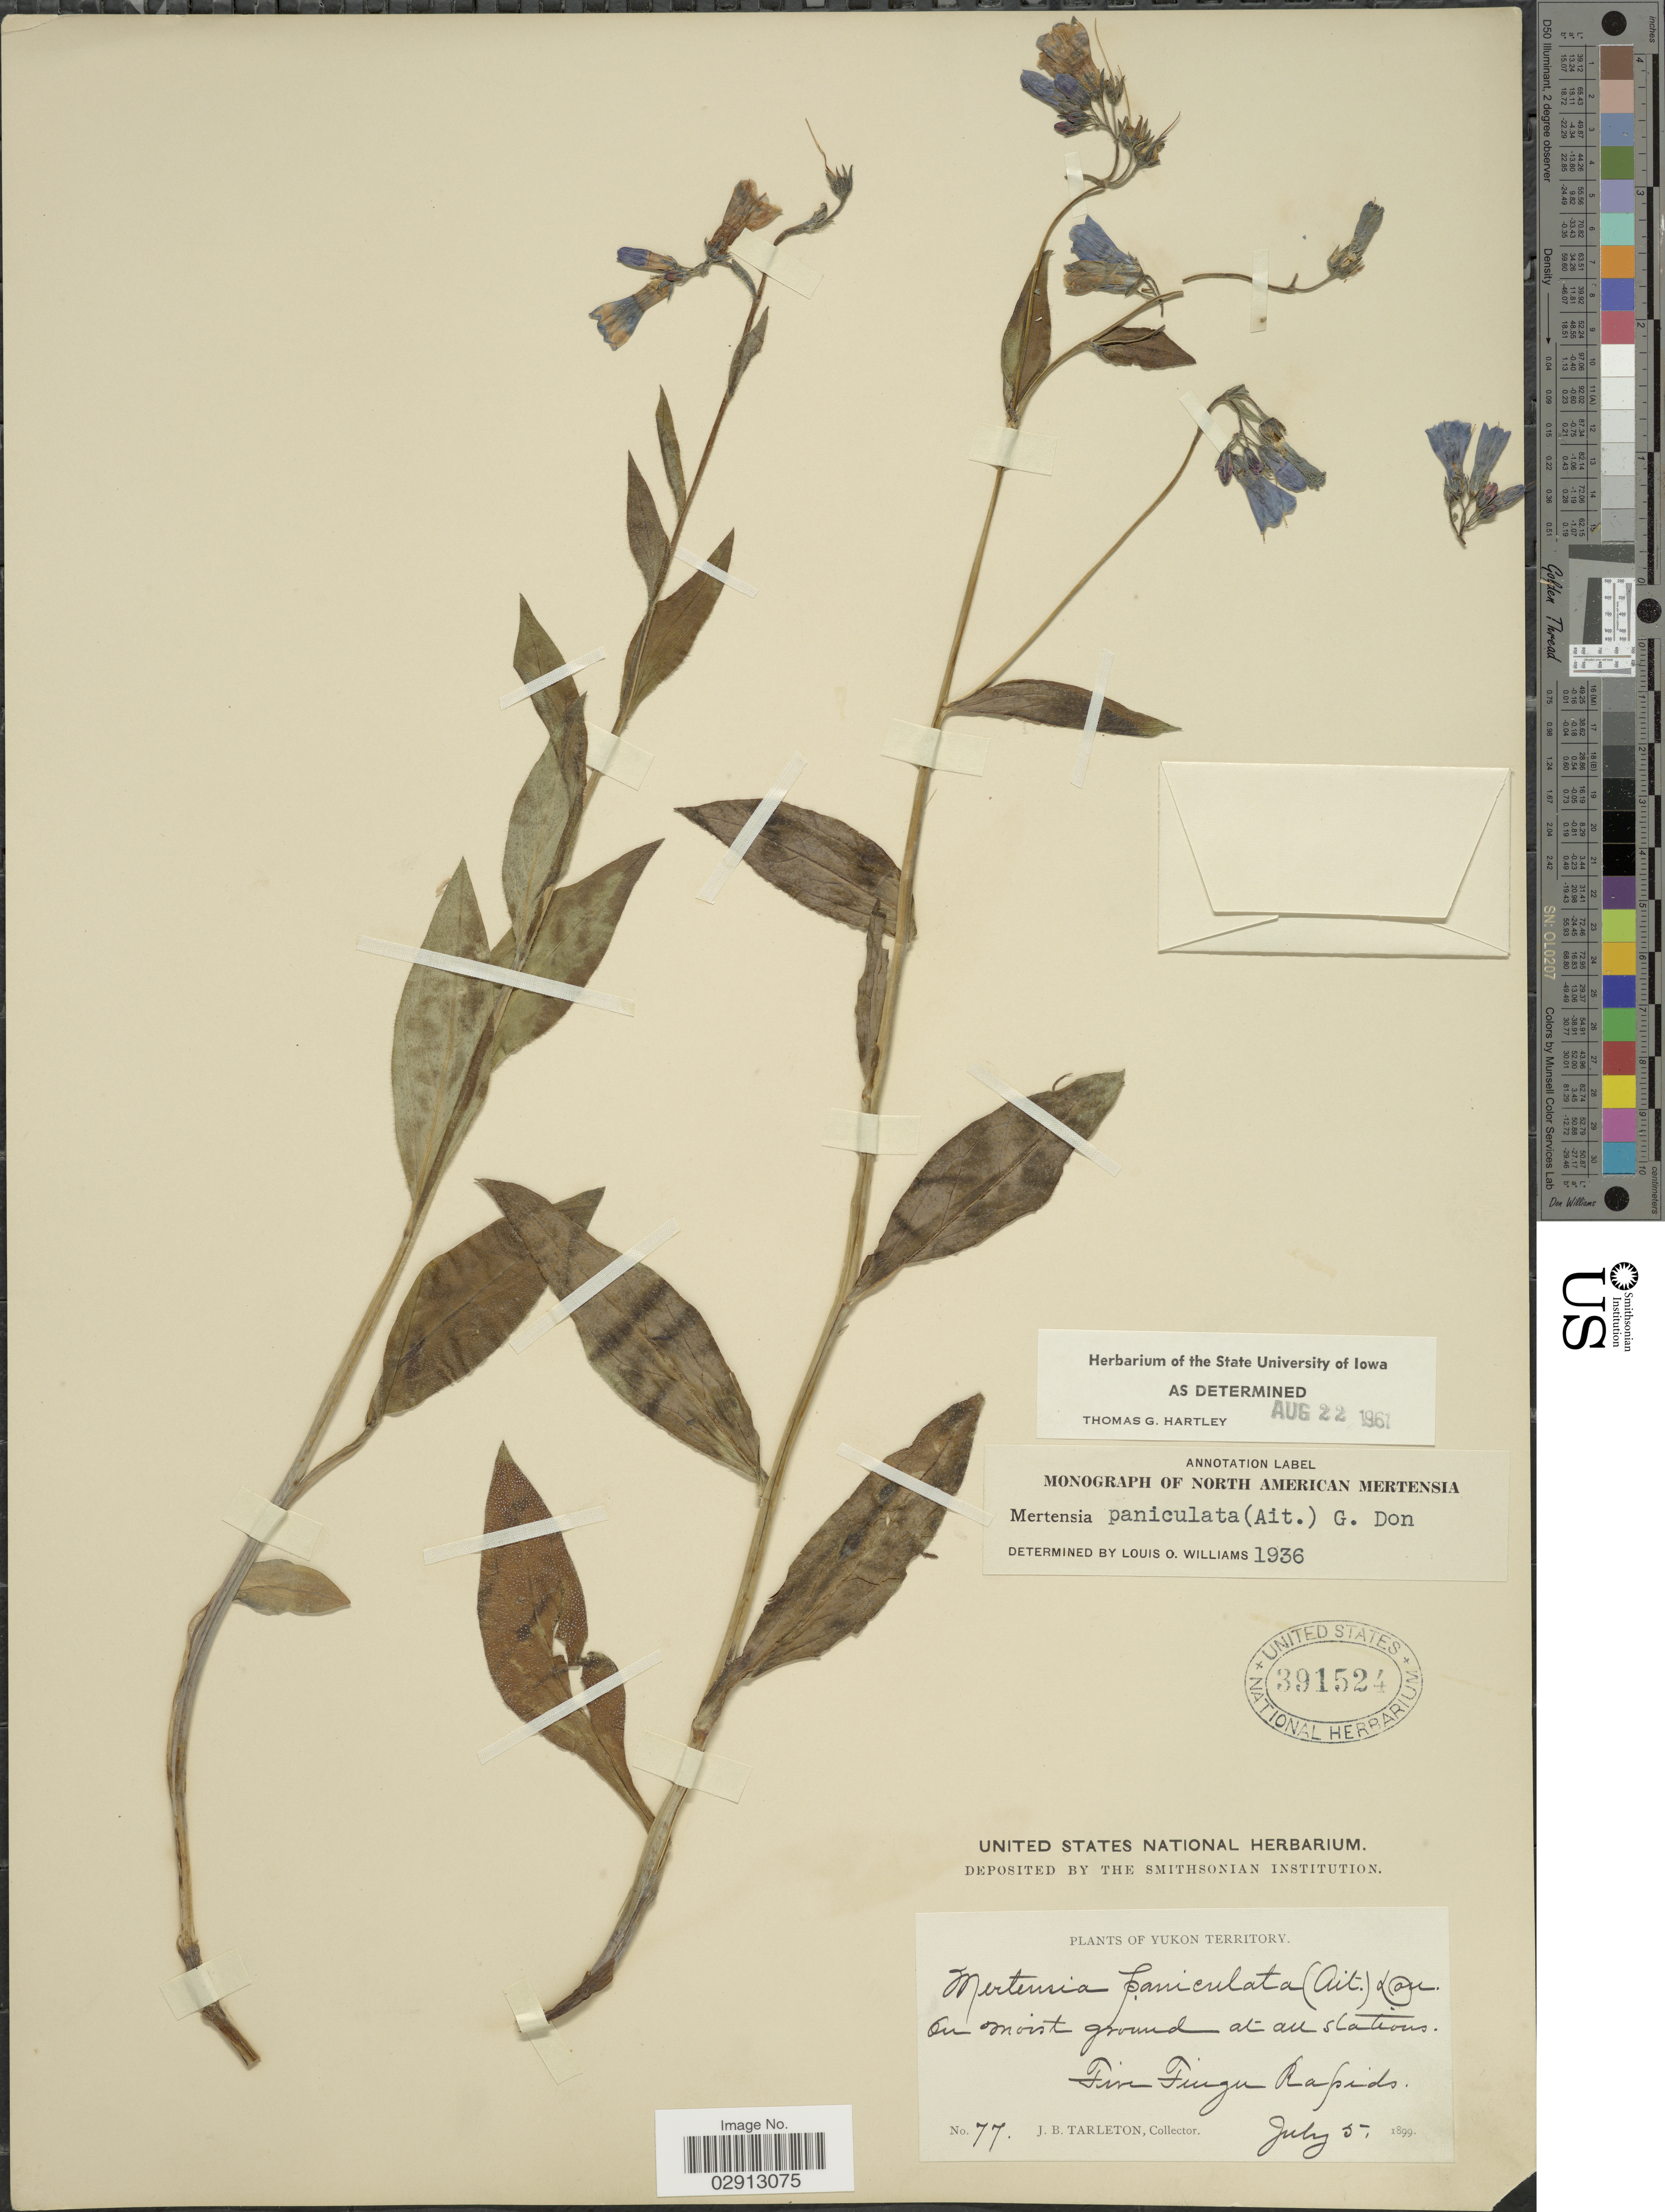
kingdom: Plantae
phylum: Tracheophyta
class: Magnoliopsida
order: Boraginales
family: Boraginaceae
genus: Mertensia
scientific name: Mertensia paniculata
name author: (Aiton) G. Don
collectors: J. Tarleton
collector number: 77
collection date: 1899-07-05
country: Canada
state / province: Yukon Territory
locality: Five Finger Rapids.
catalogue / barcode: US 391524